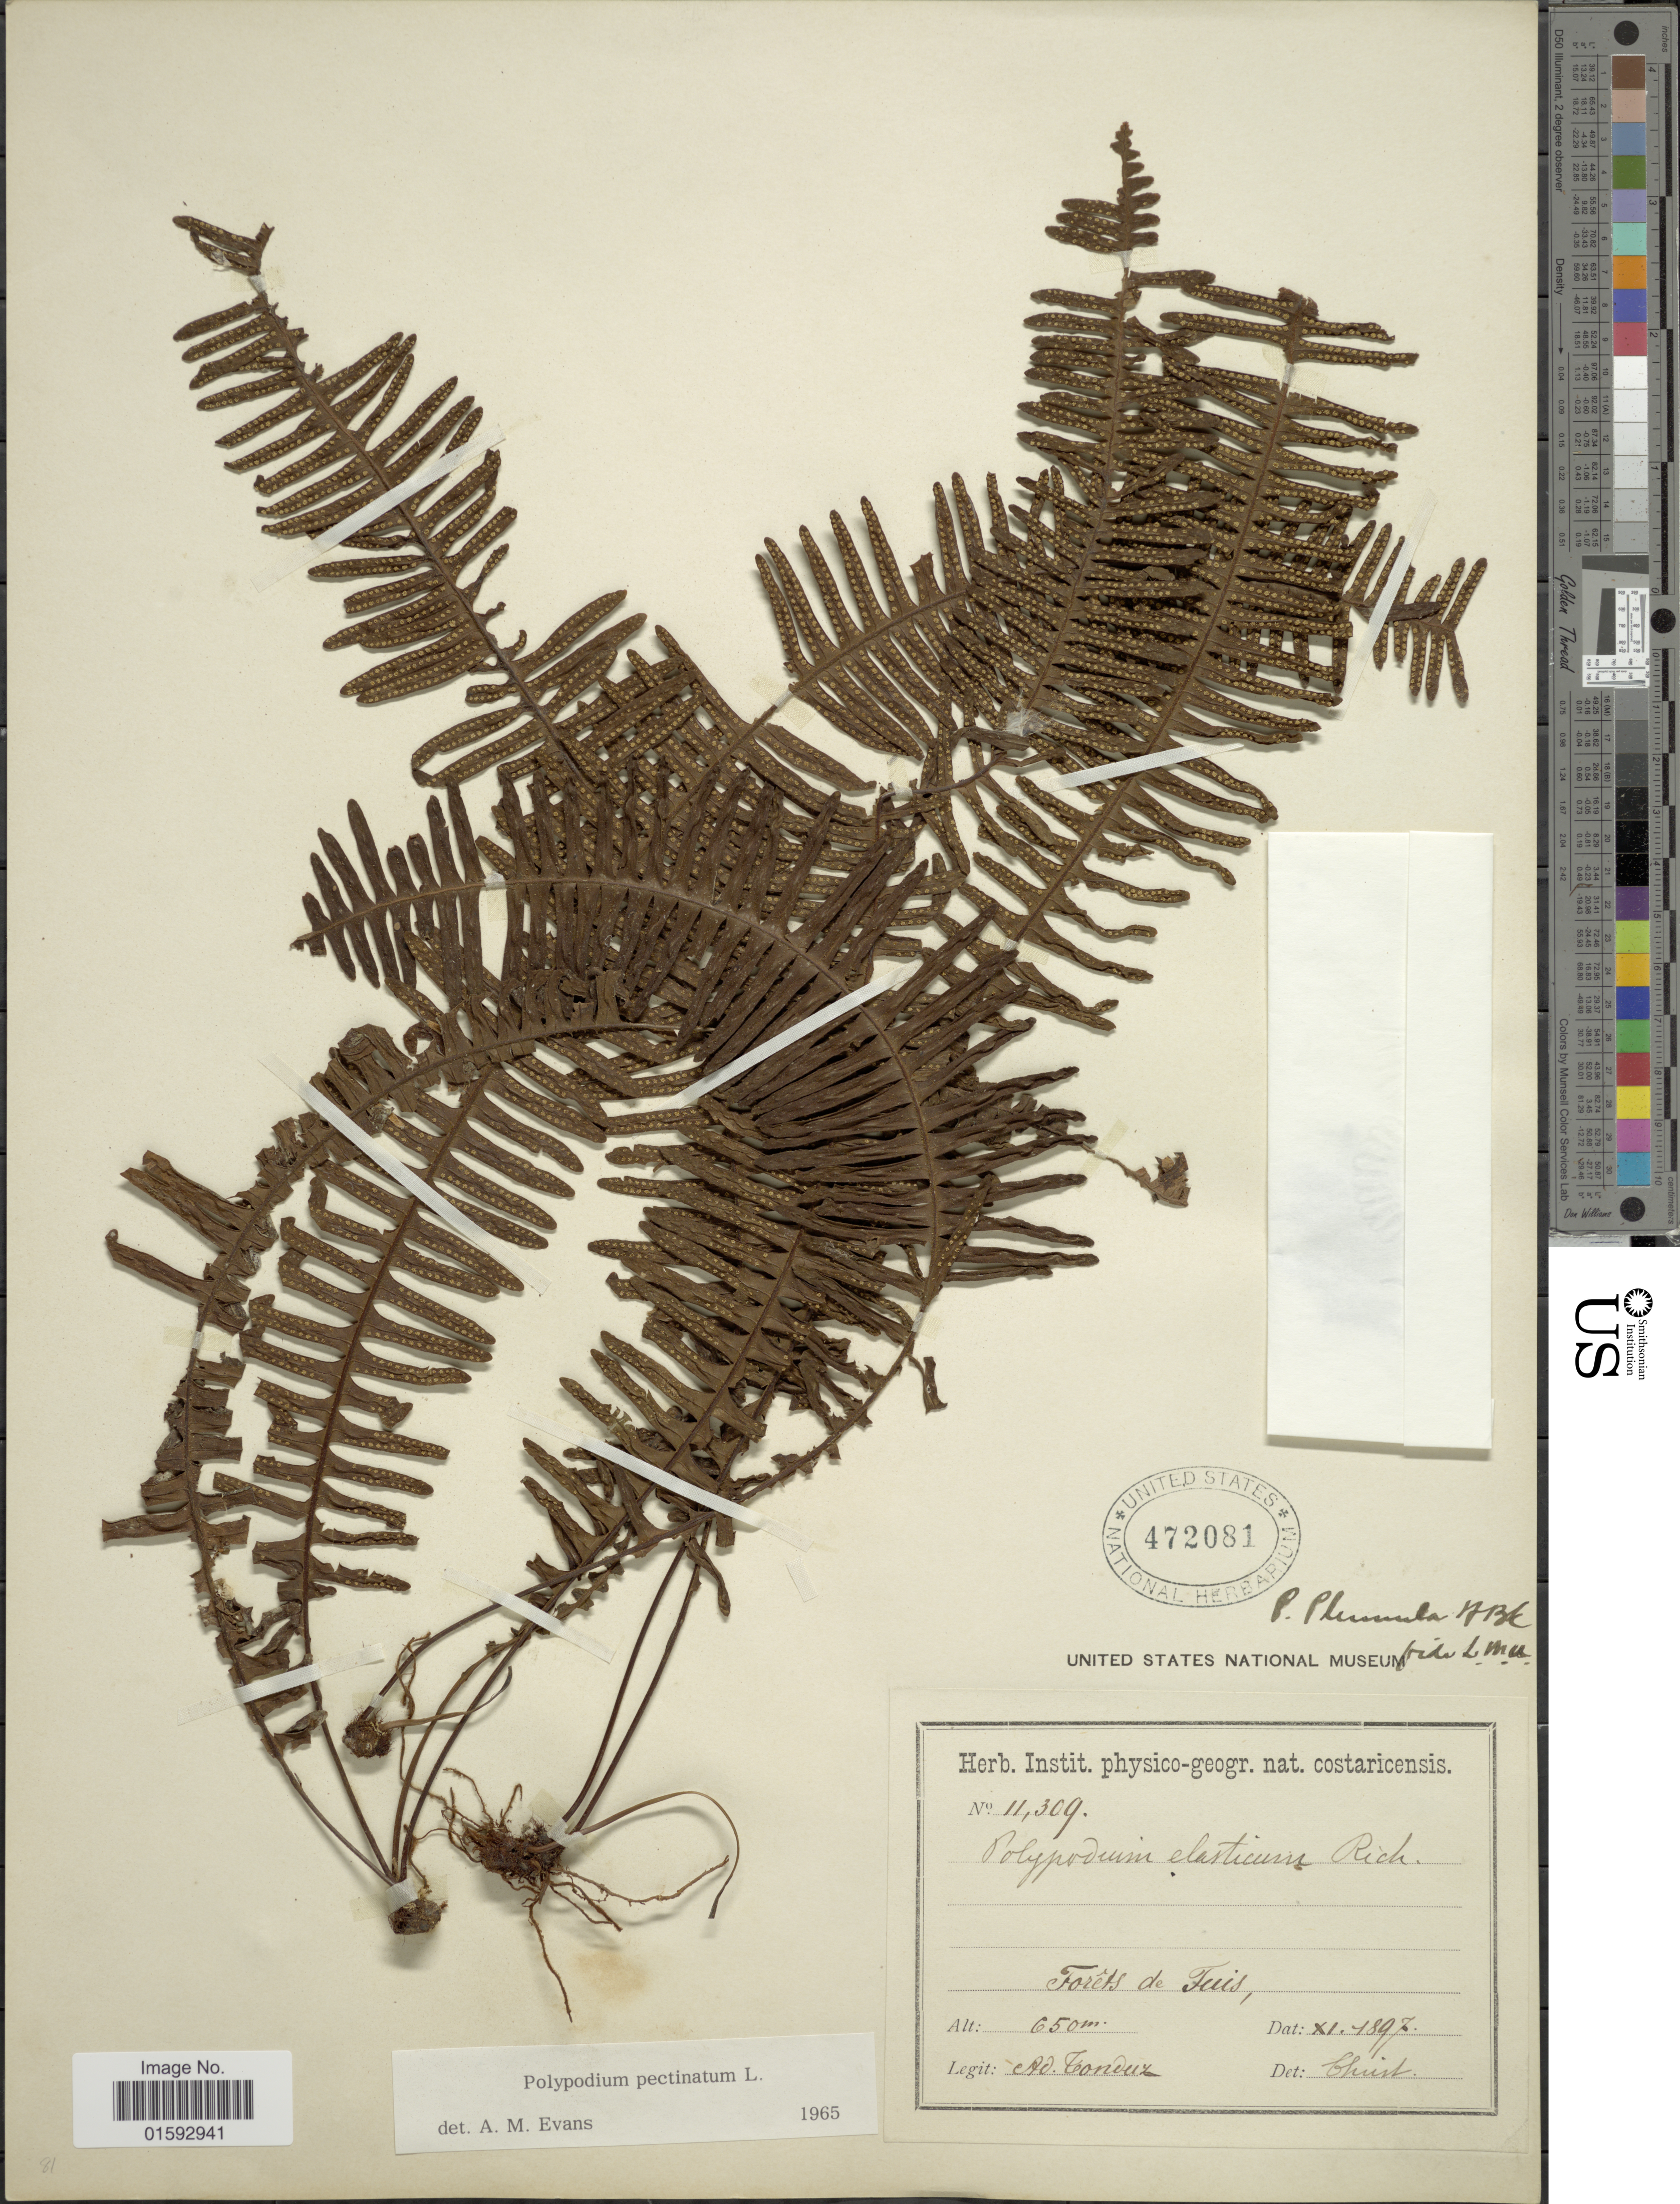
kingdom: Plantae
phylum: Tracheophyta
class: Polypodiopsida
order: Polypodiales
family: Polypodiaceae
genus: Pecluma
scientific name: Pecluma pectinata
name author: (L.) M.G. Price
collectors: A. Tonduz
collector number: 11309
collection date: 1897-11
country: Costa Rica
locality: Forets de Tuis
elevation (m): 650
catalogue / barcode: US 472081